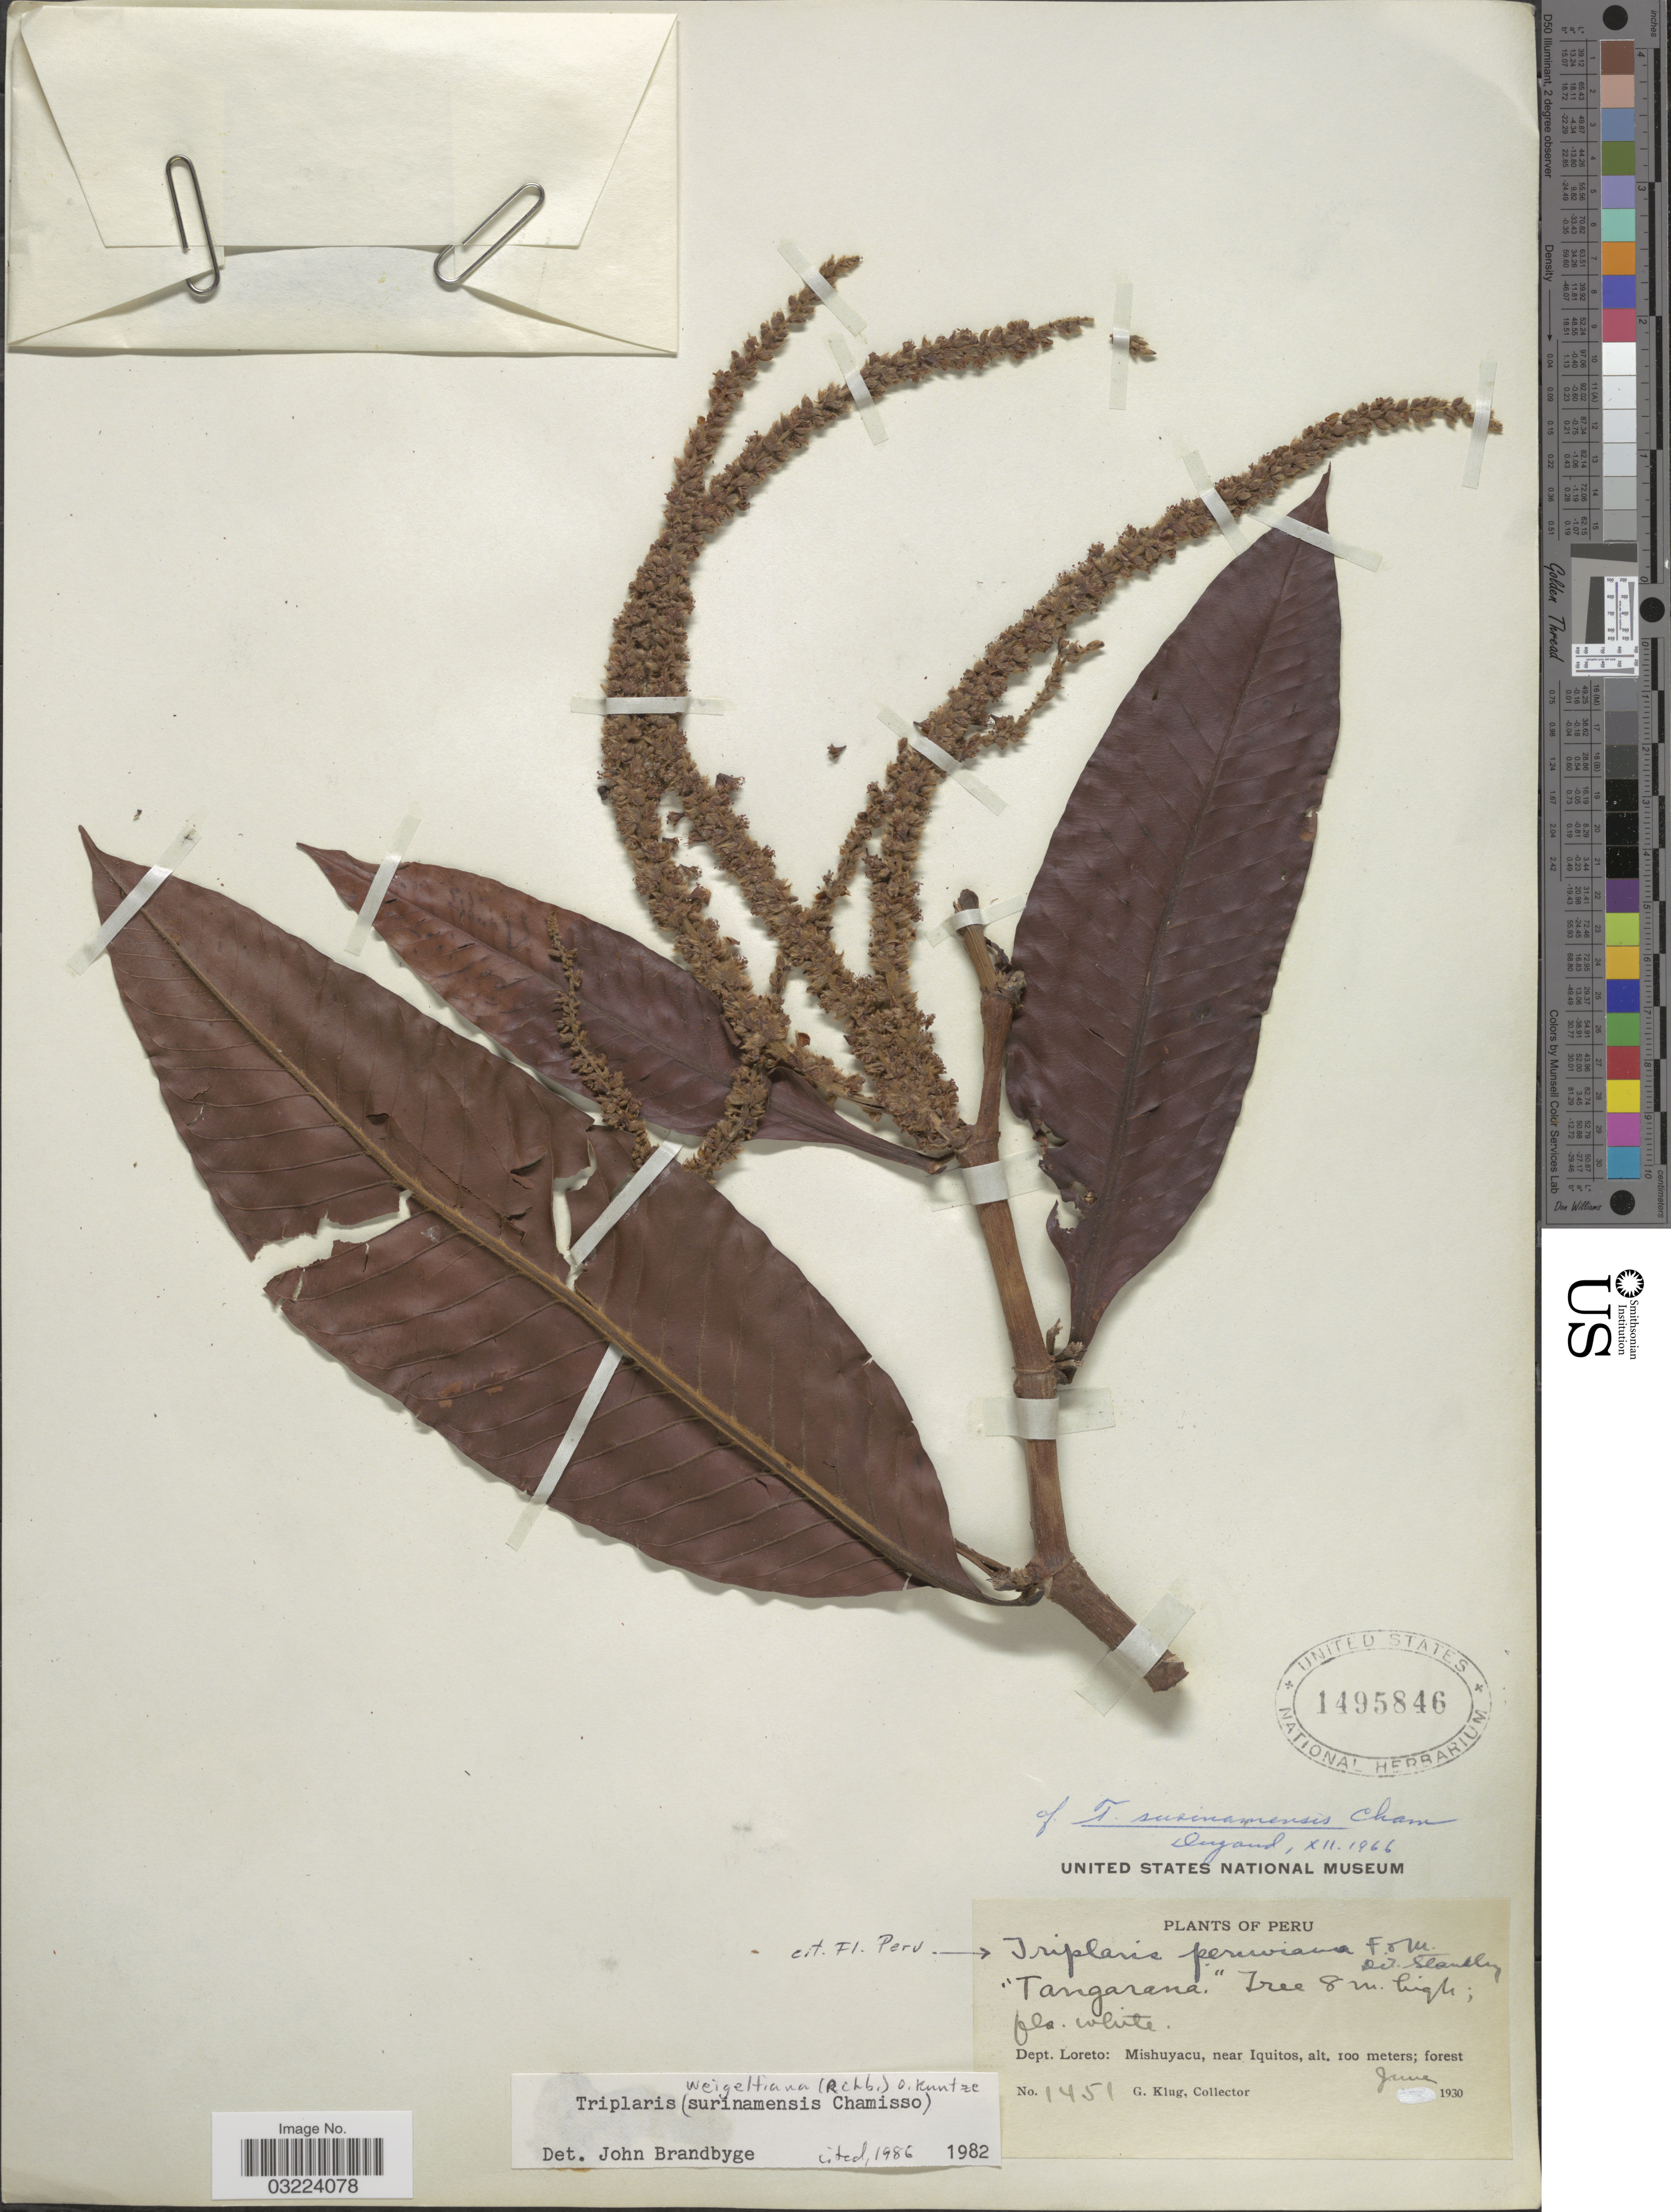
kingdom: Plantae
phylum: Tracheophyta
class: Magnoliopsida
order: Caryophyllales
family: Polygonaceae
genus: Triplaris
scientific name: Triplaris weigeltiana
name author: (Rchb.) Kuntze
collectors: G. Klug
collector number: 1451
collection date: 1930-06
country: Peru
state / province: Loreto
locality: Dept. Loreto: Mishuyacu, near Iquitos.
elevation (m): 100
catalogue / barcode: US 1495846